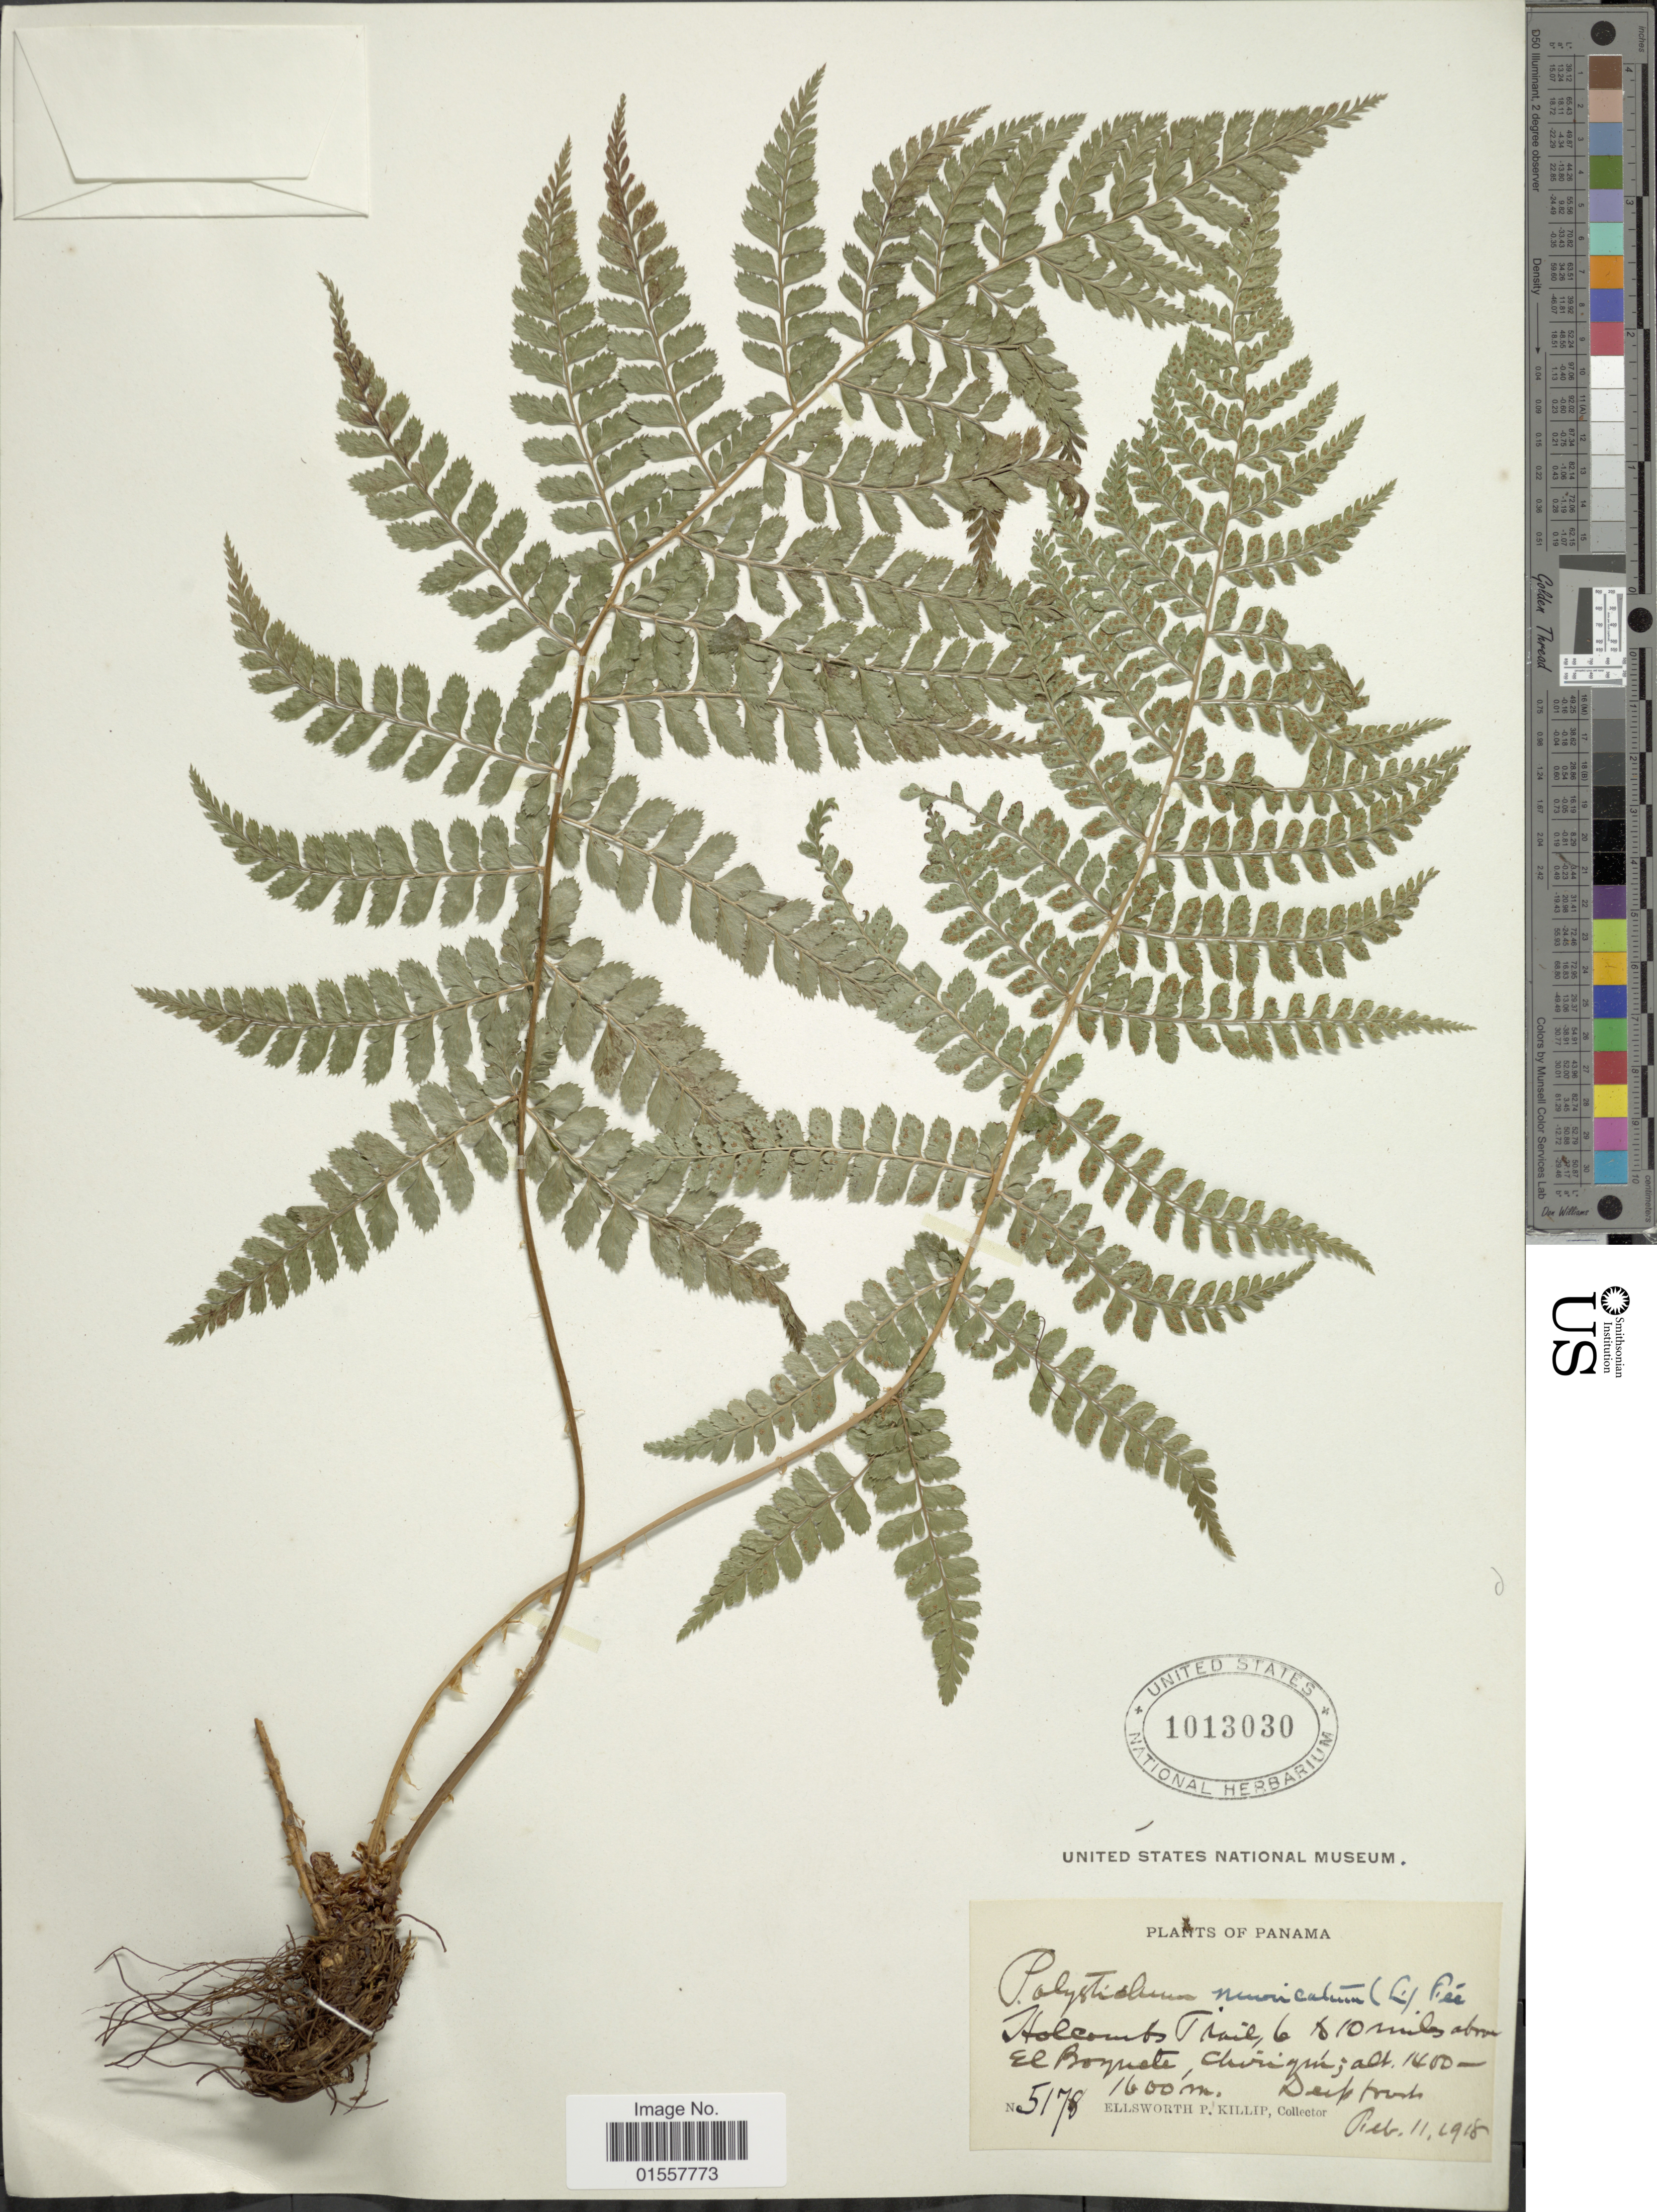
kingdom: Plantae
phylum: Tracheophyta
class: Polypodiopsida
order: Polypodiales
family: Dryopteridaceae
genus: Polystichum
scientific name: Polystichum muricatum var. muricatum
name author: (L.) Fée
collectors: E. P. Killip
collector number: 5178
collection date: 1918-02-11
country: Panama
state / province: Chiriqui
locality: Holcomb's Trail, 6 to 10 miles above El Boquete, Chiriqui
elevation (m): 1600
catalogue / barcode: US 1013030